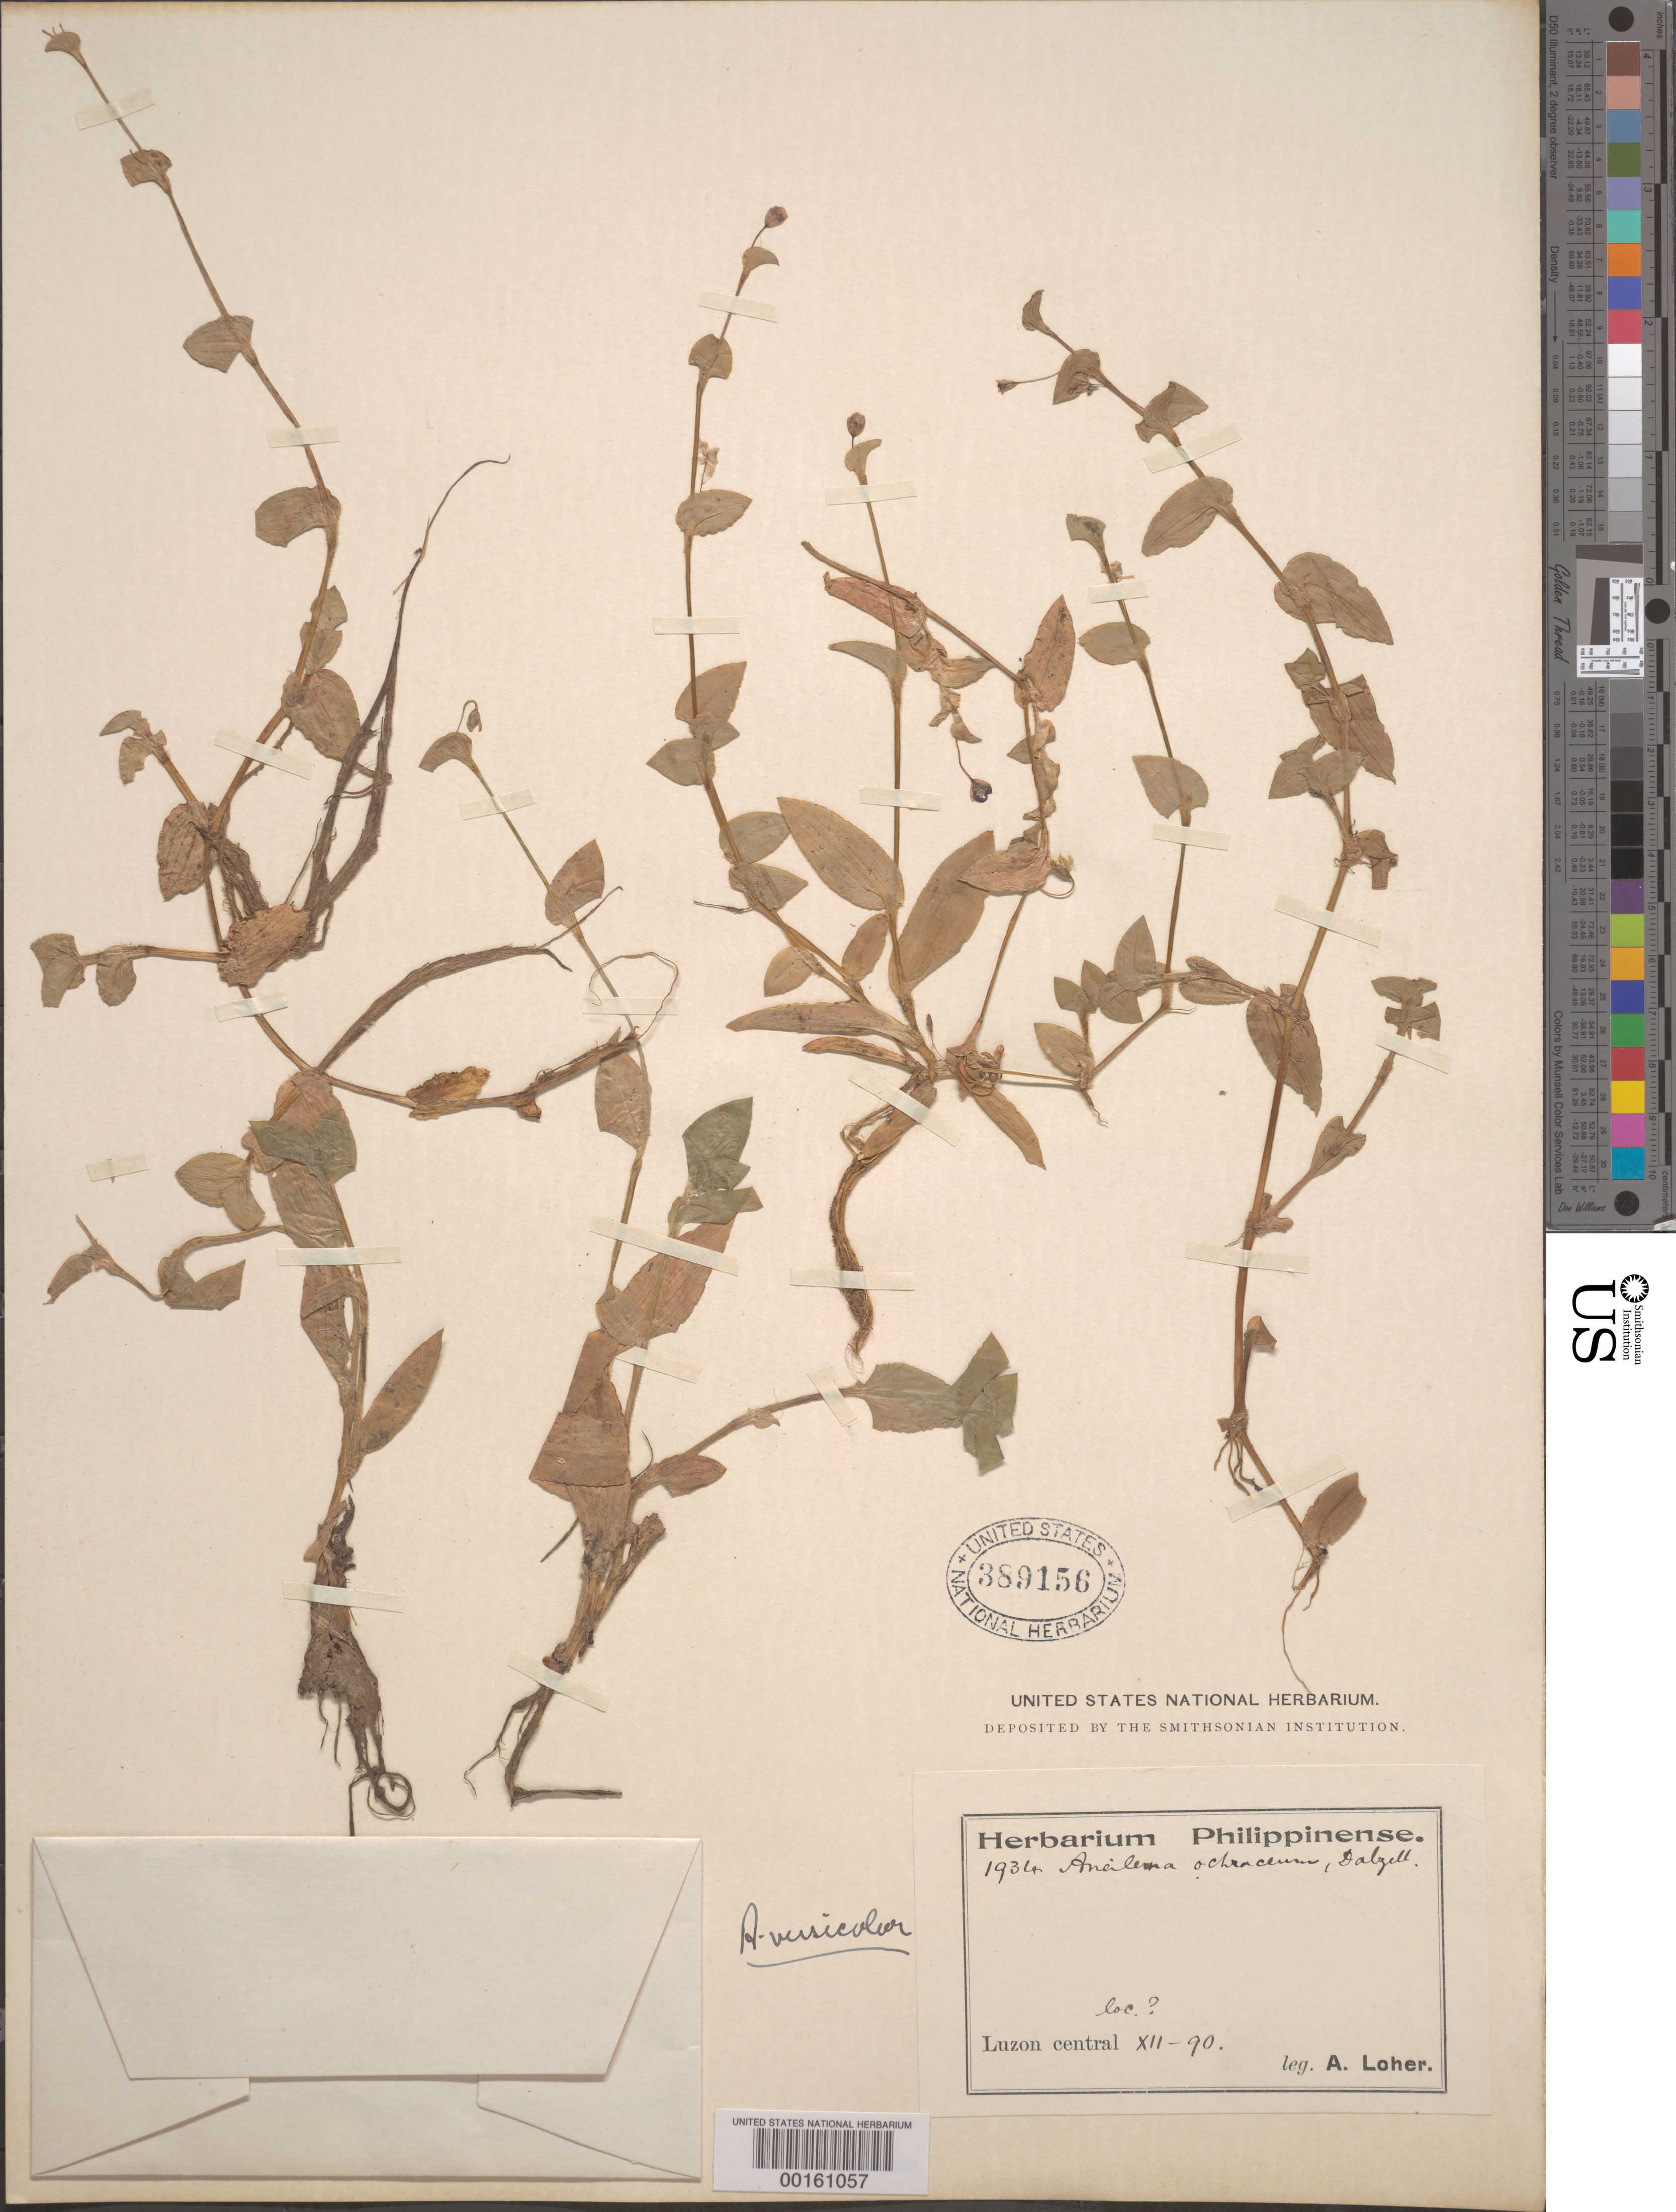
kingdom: Plantae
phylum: Tracheophyta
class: Liliopsida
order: Commelinales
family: Commelinaceae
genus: Murdannia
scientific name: Murdannia versicolor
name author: (Dalzell) G. Brückn.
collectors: A. Loher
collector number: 1934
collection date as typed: Dec 1890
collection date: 1890-12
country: Philippines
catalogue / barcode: US 389156